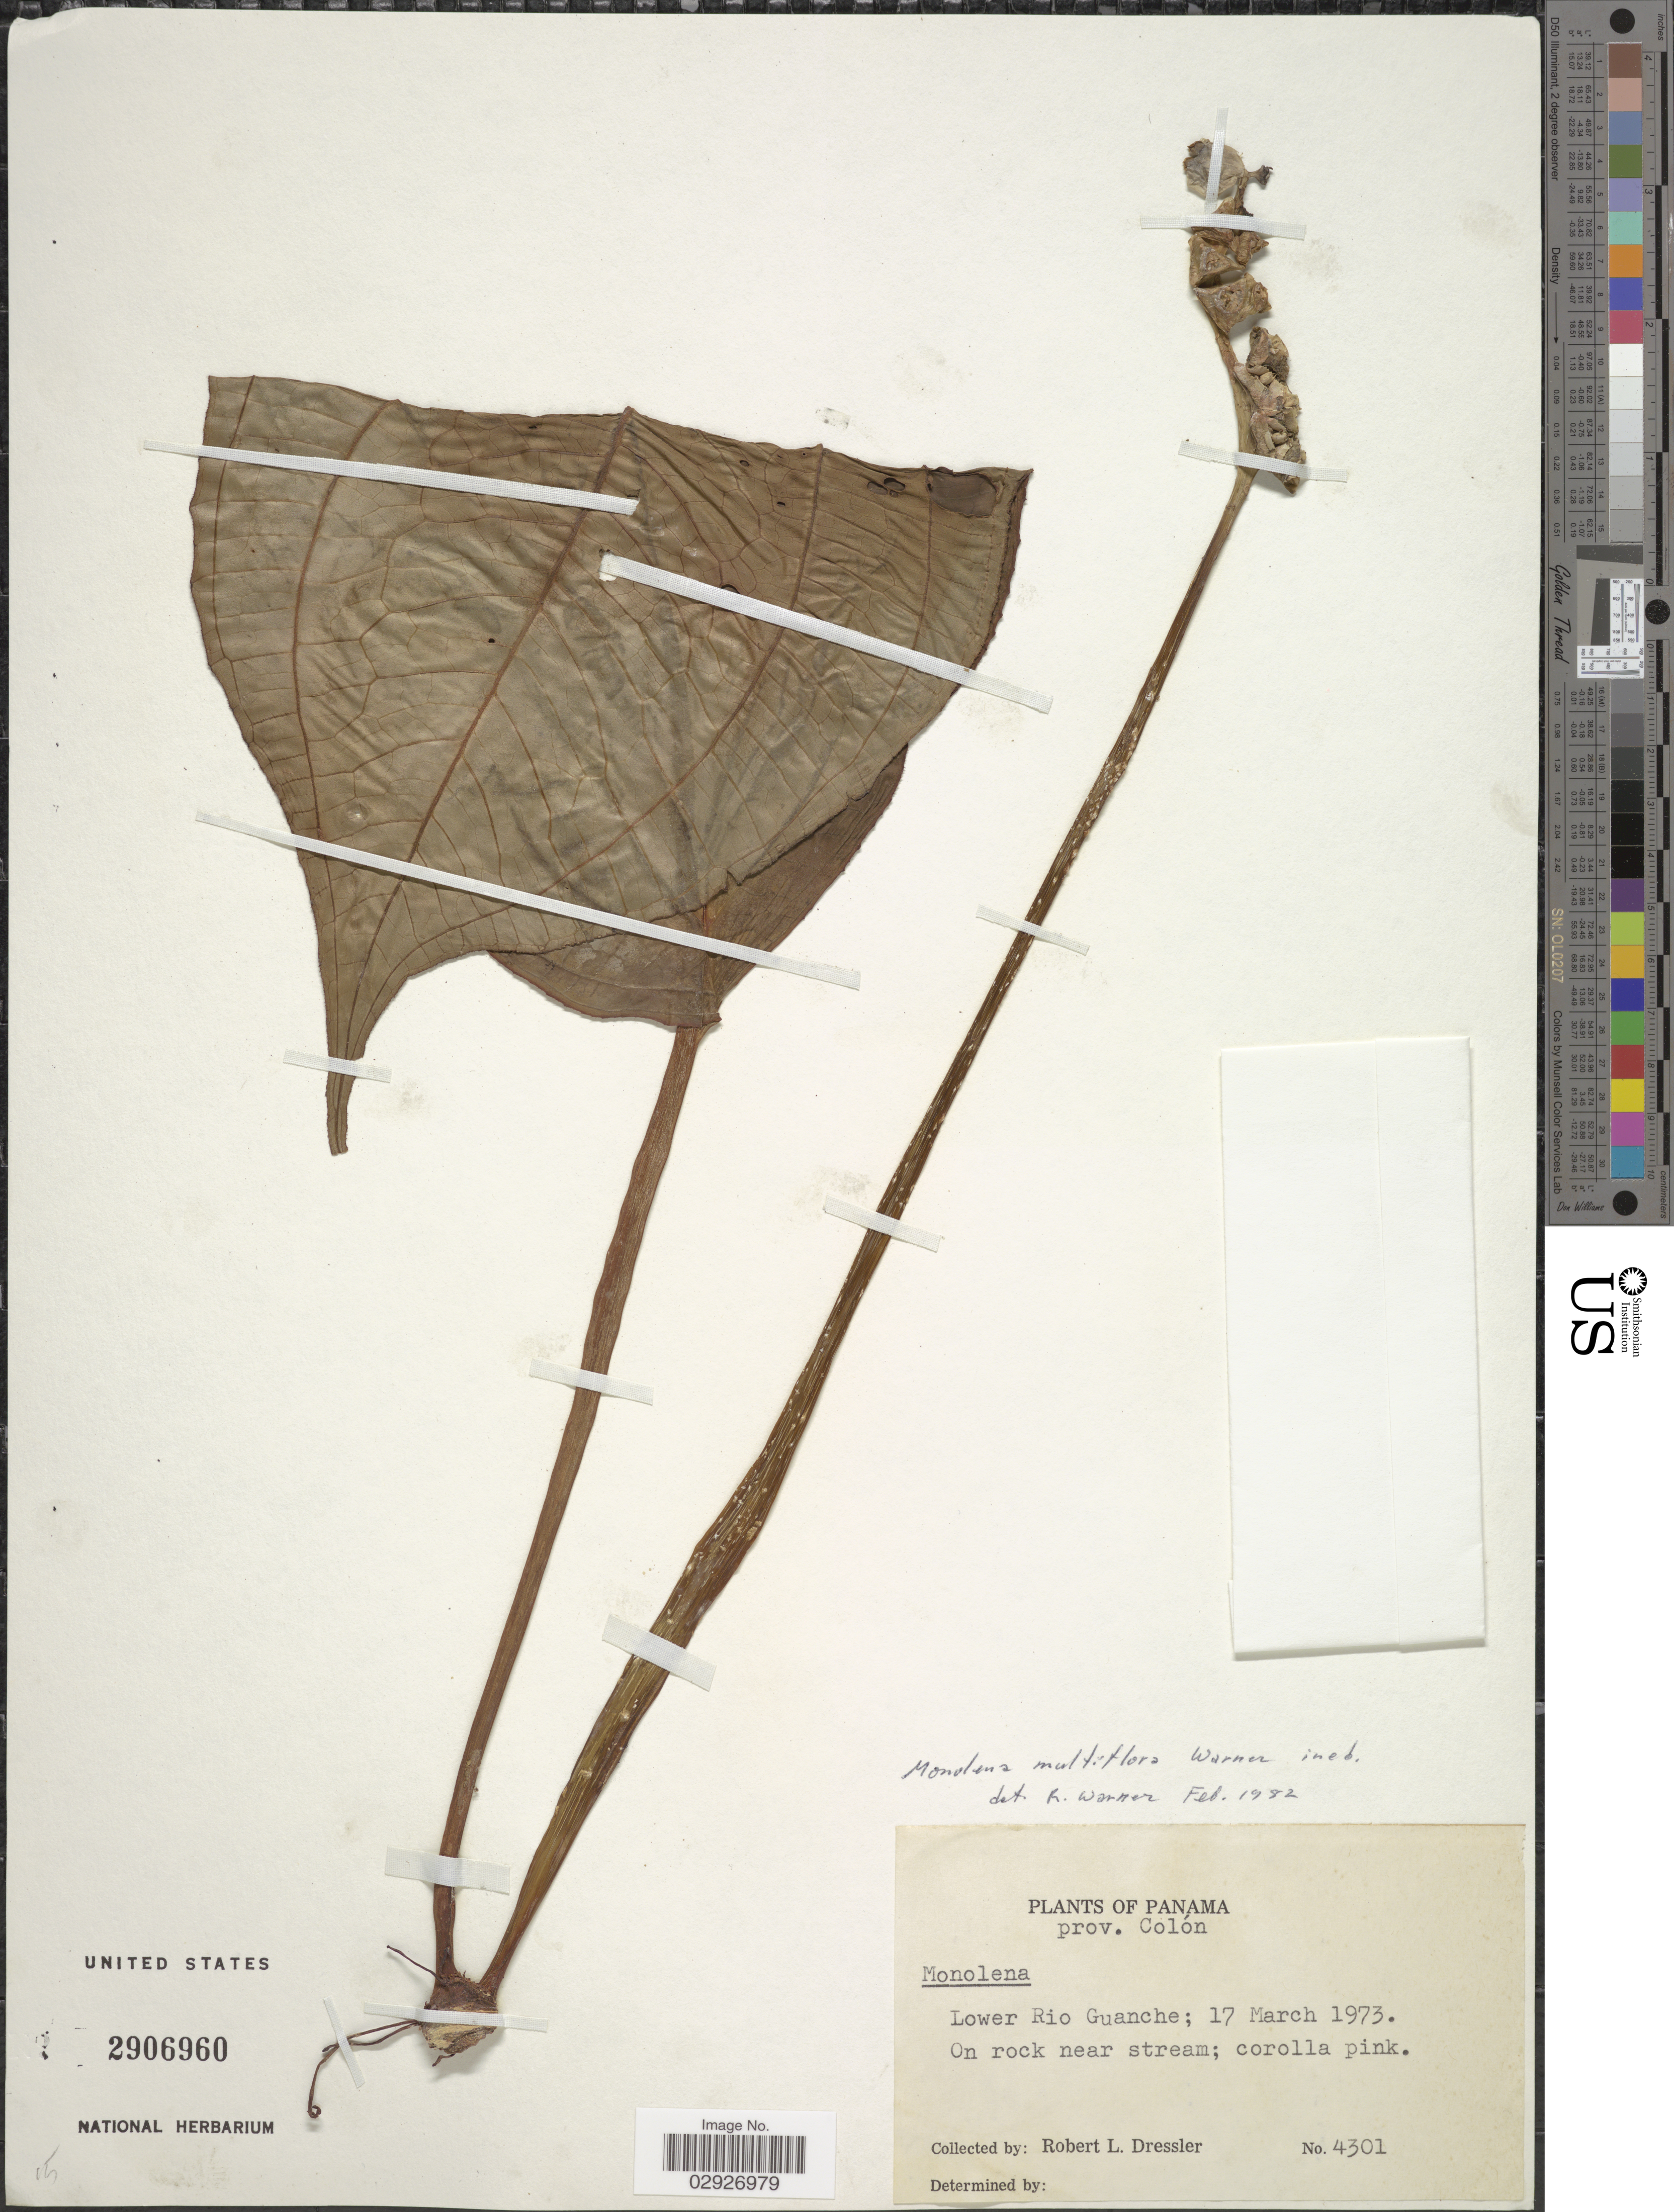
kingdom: Plantae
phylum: Tracheophyta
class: Magnoliopsida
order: Myrtales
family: Melastomataceae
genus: Monolena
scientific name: Monolena multiflora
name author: Warner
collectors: R. Dressler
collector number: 4301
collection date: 1973-03-17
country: Panama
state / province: Colón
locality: Prov. Colon. Lower Rio Guanche.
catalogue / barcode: US 2906960